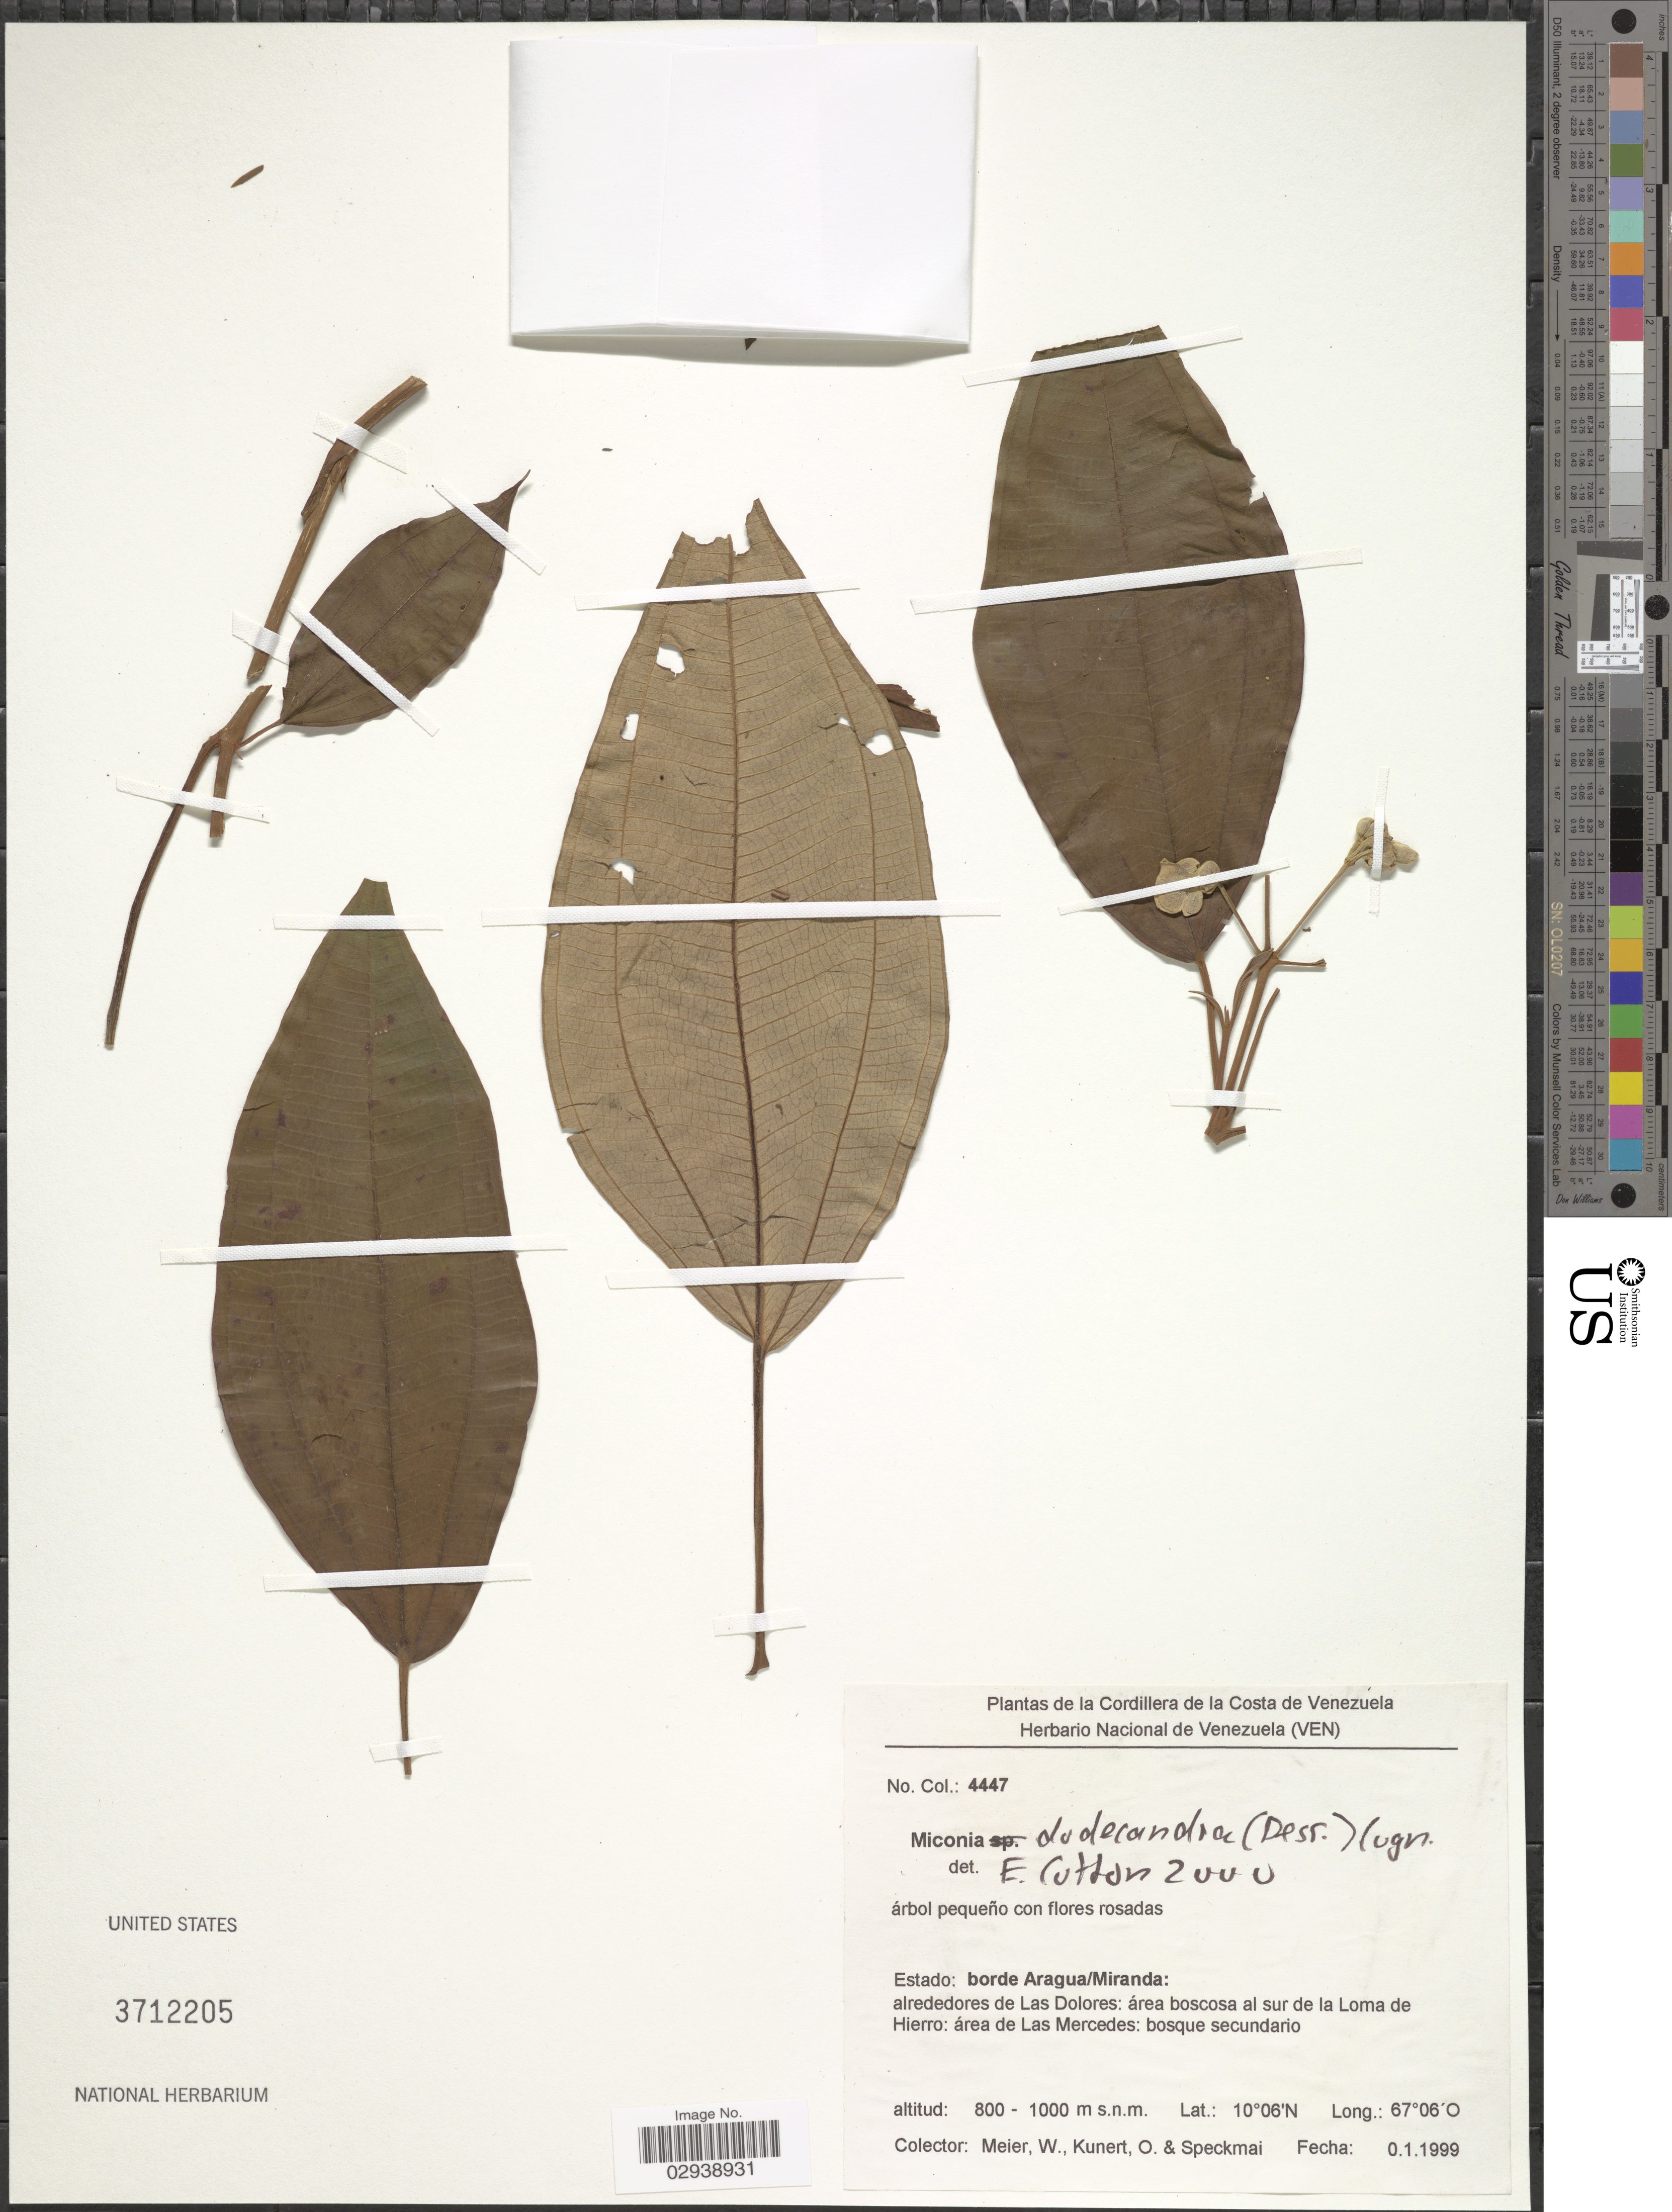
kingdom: Plantae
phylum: Tracheophyta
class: Magnoliopsida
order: Myrtales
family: Melastomataceae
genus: Miconia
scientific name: Miconia dodecandra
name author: Cogn.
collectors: W. Meier, O. Kunert & Speckmai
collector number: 4447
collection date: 1999-01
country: Venezuela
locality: Estado: borde Aragua/Miranda, alrededores de Las Dolores: área boscosa al sur de la Loma de Hierro: área de Las Mercedes.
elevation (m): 800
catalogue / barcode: US 3712205